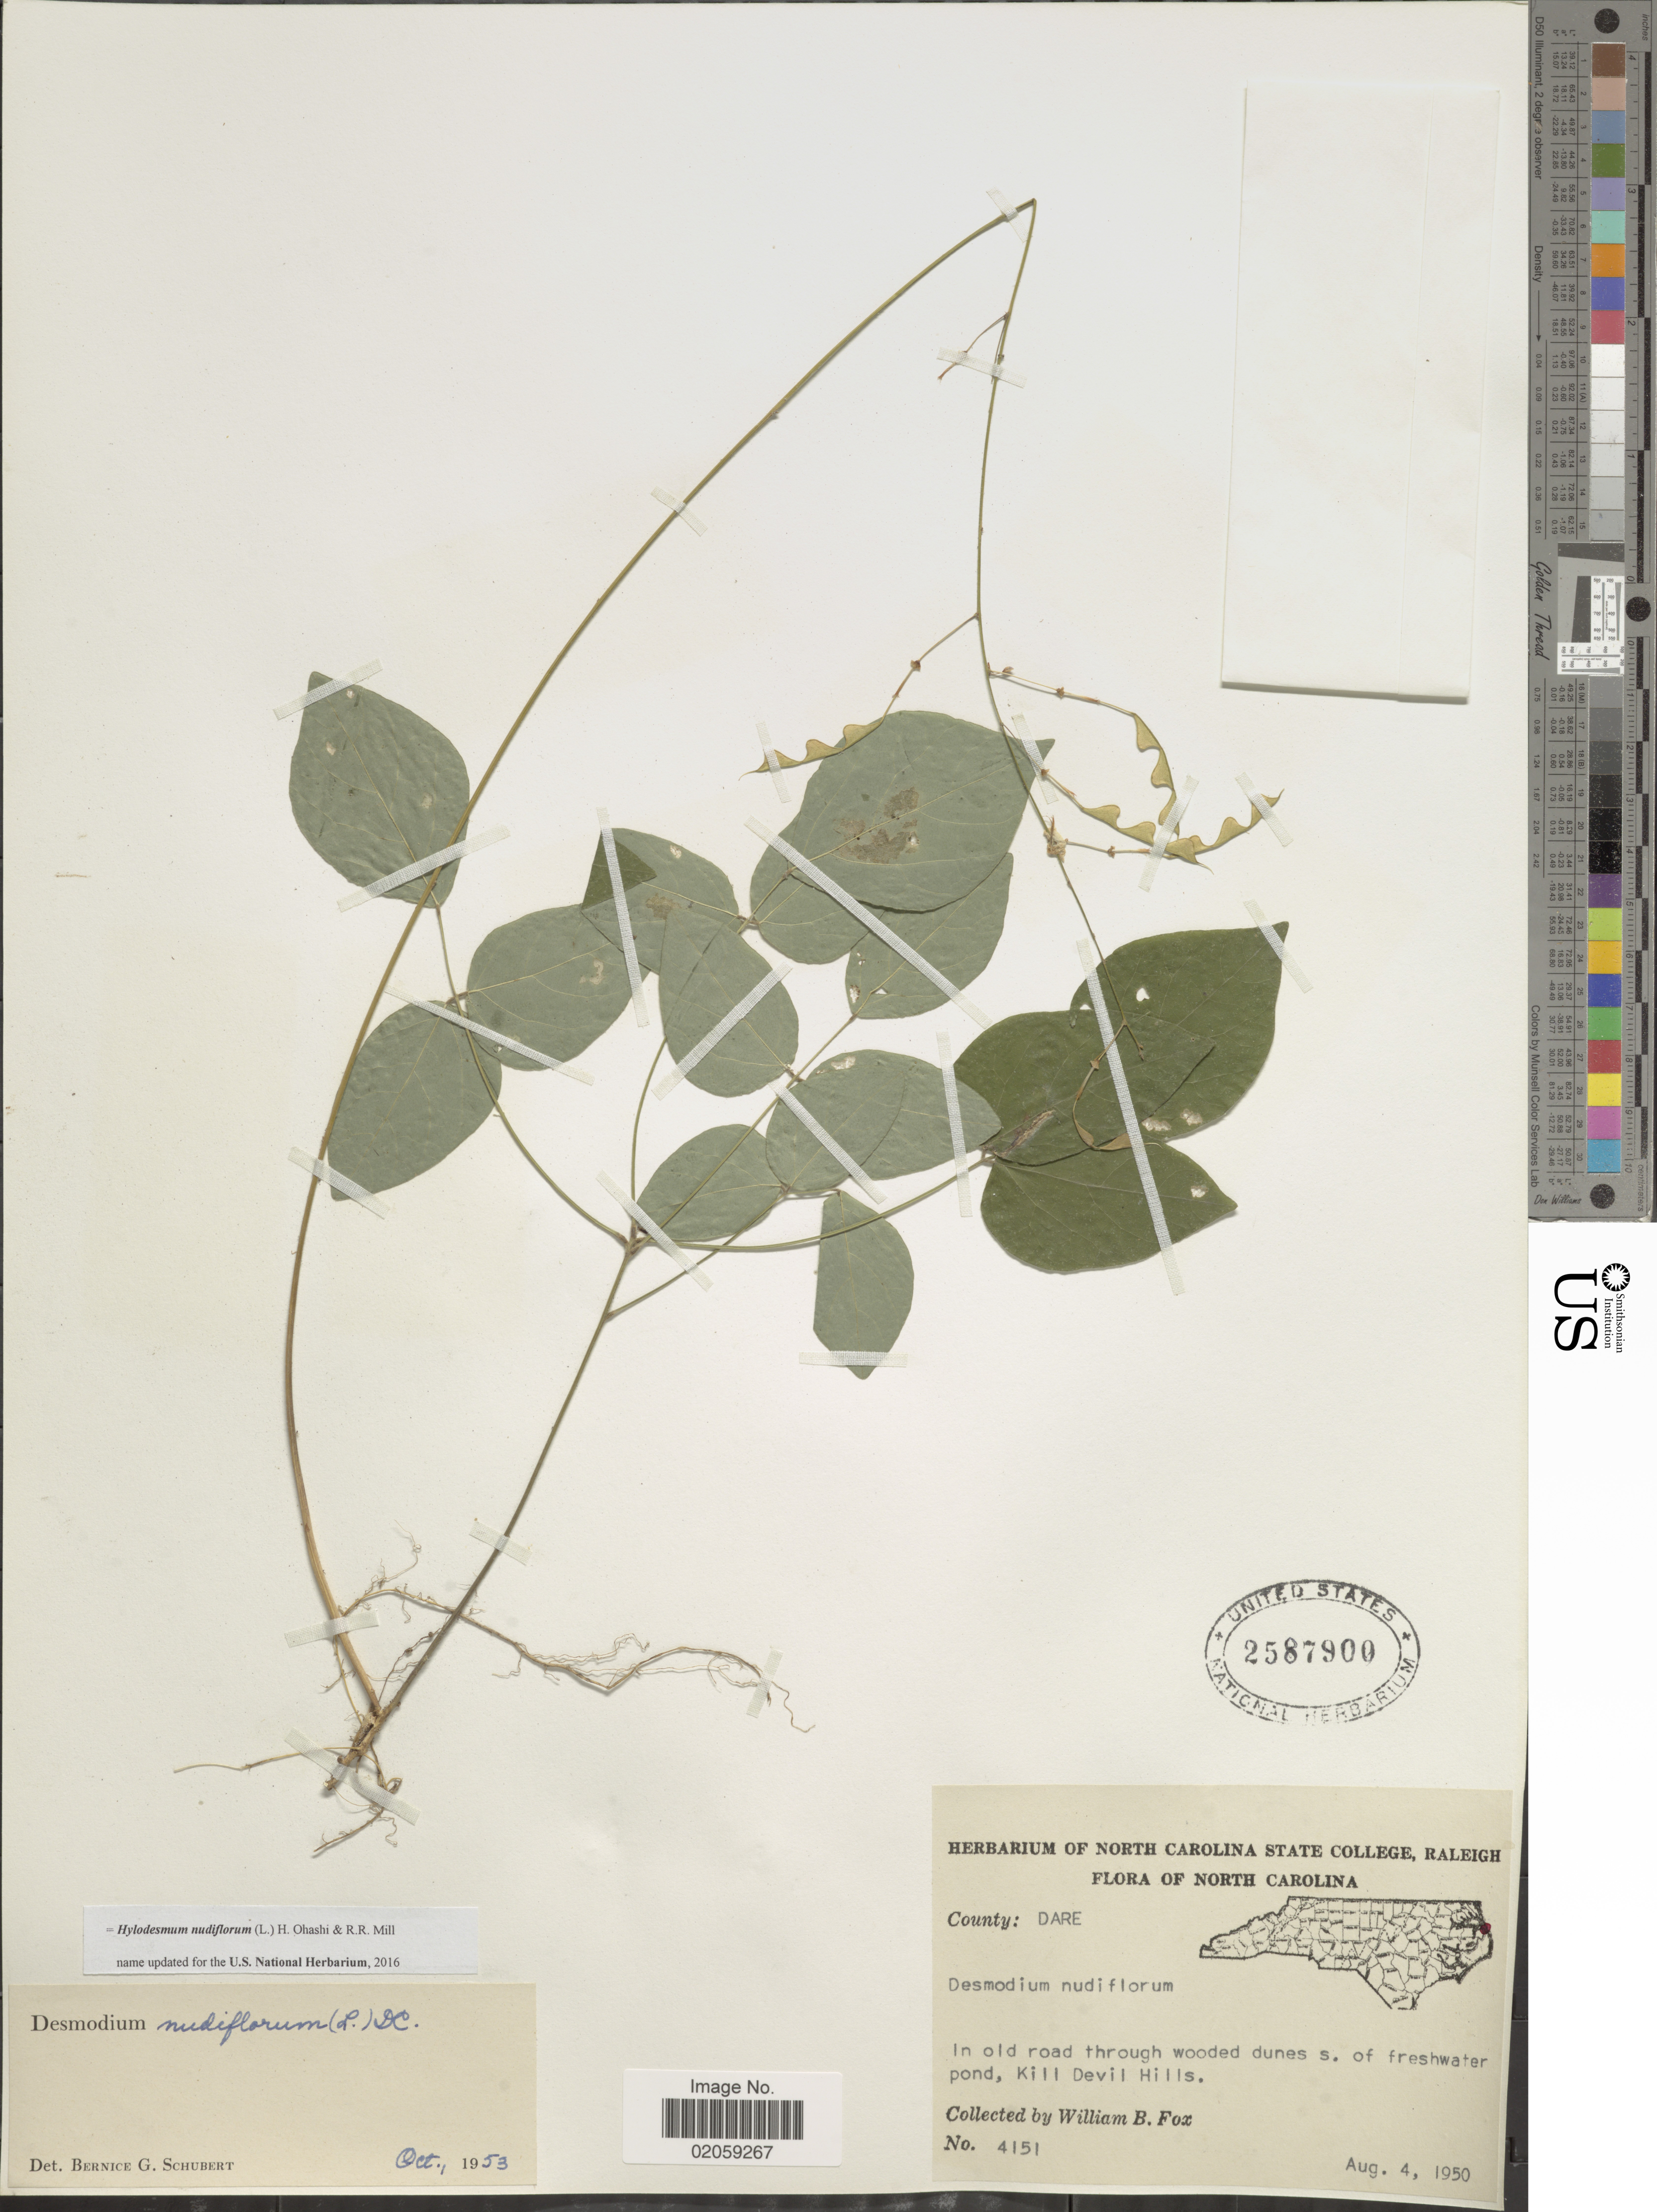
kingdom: Plantae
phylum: Tracheophyta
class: Magnoliopsida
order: Fabales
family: Fabaceae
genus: Hylodesmum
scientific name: Hylodesmum nudiflorum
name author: (L.) H. Ohashi & R.R. Mill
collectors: W. B. Fox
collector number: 4151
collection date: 1950-08-04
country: United States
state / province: North Carolina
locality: County Dare, s. of freshwater pond, Kill Devil Hills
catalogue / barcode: US 2587900